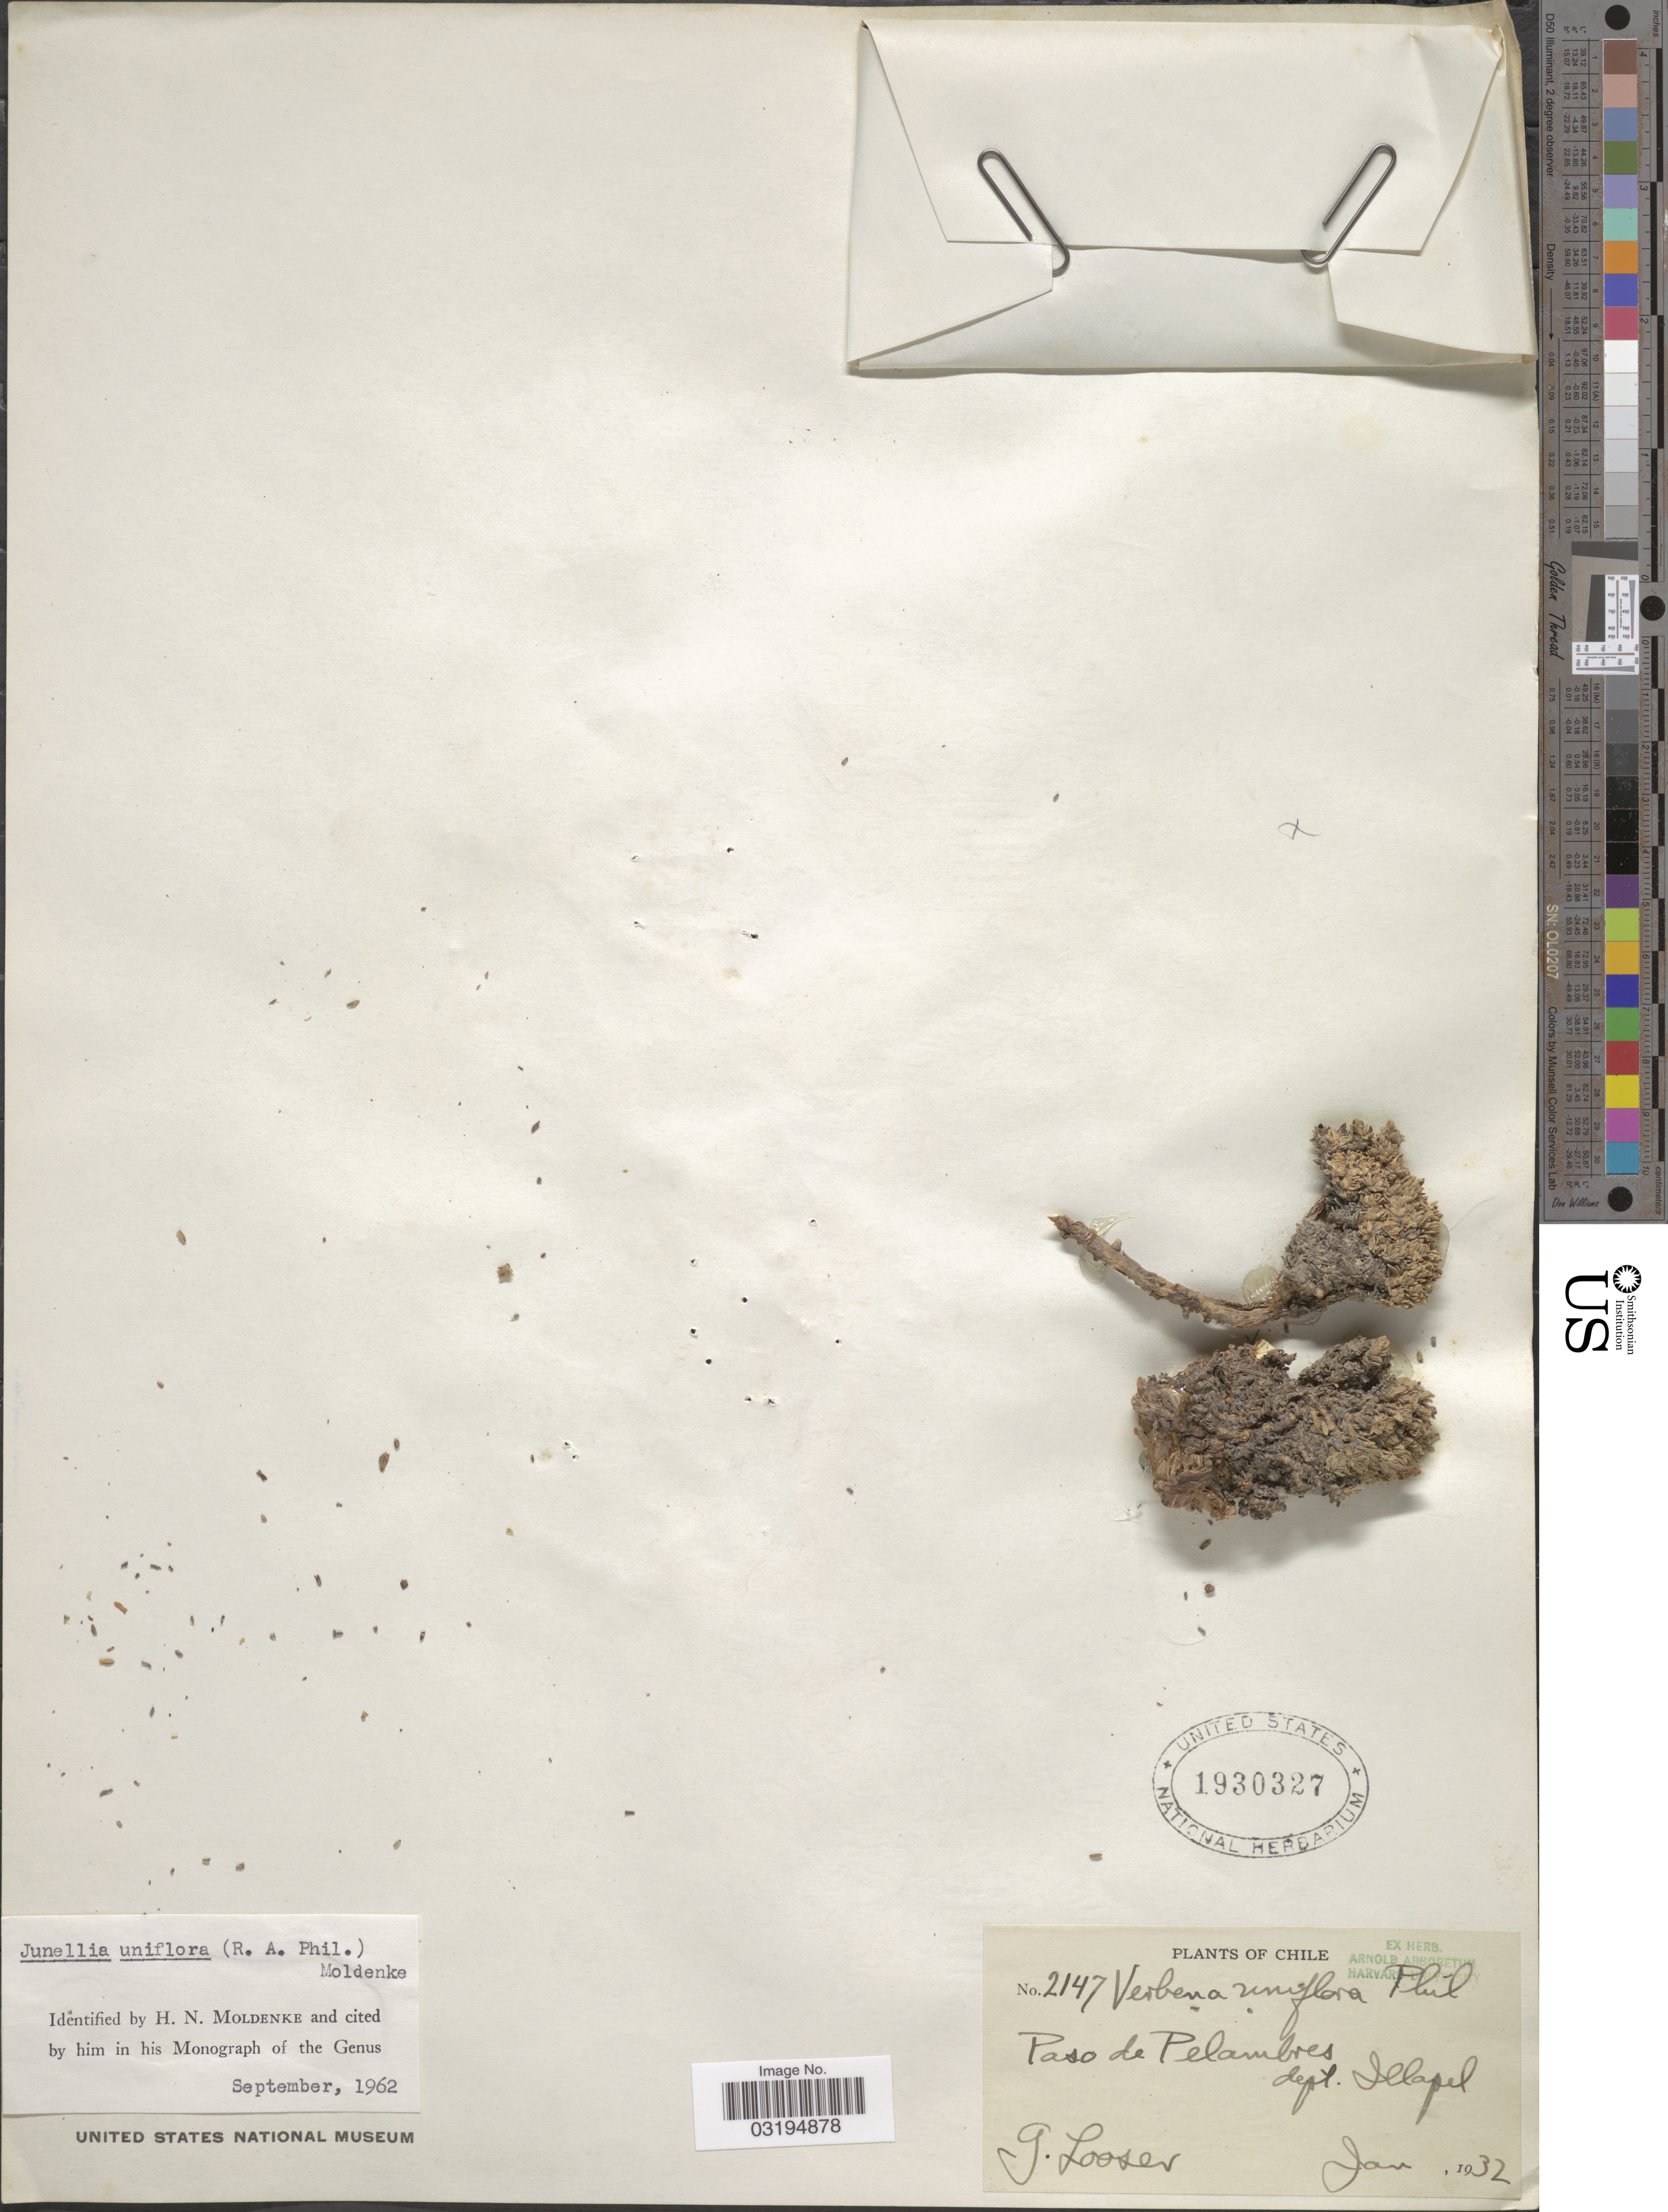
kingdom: Plantae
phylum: Tracheophyta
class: Magnoliopsida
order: Lamiales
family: Verbenaceae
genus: Junellia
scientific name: Junellia uniflora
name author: (Phil.) Moldenke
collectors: G. Looser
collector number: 2147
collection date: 1932-01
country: Chile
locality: Paso de Pelambres. Dept. Illapel.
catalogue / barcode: US 1930327